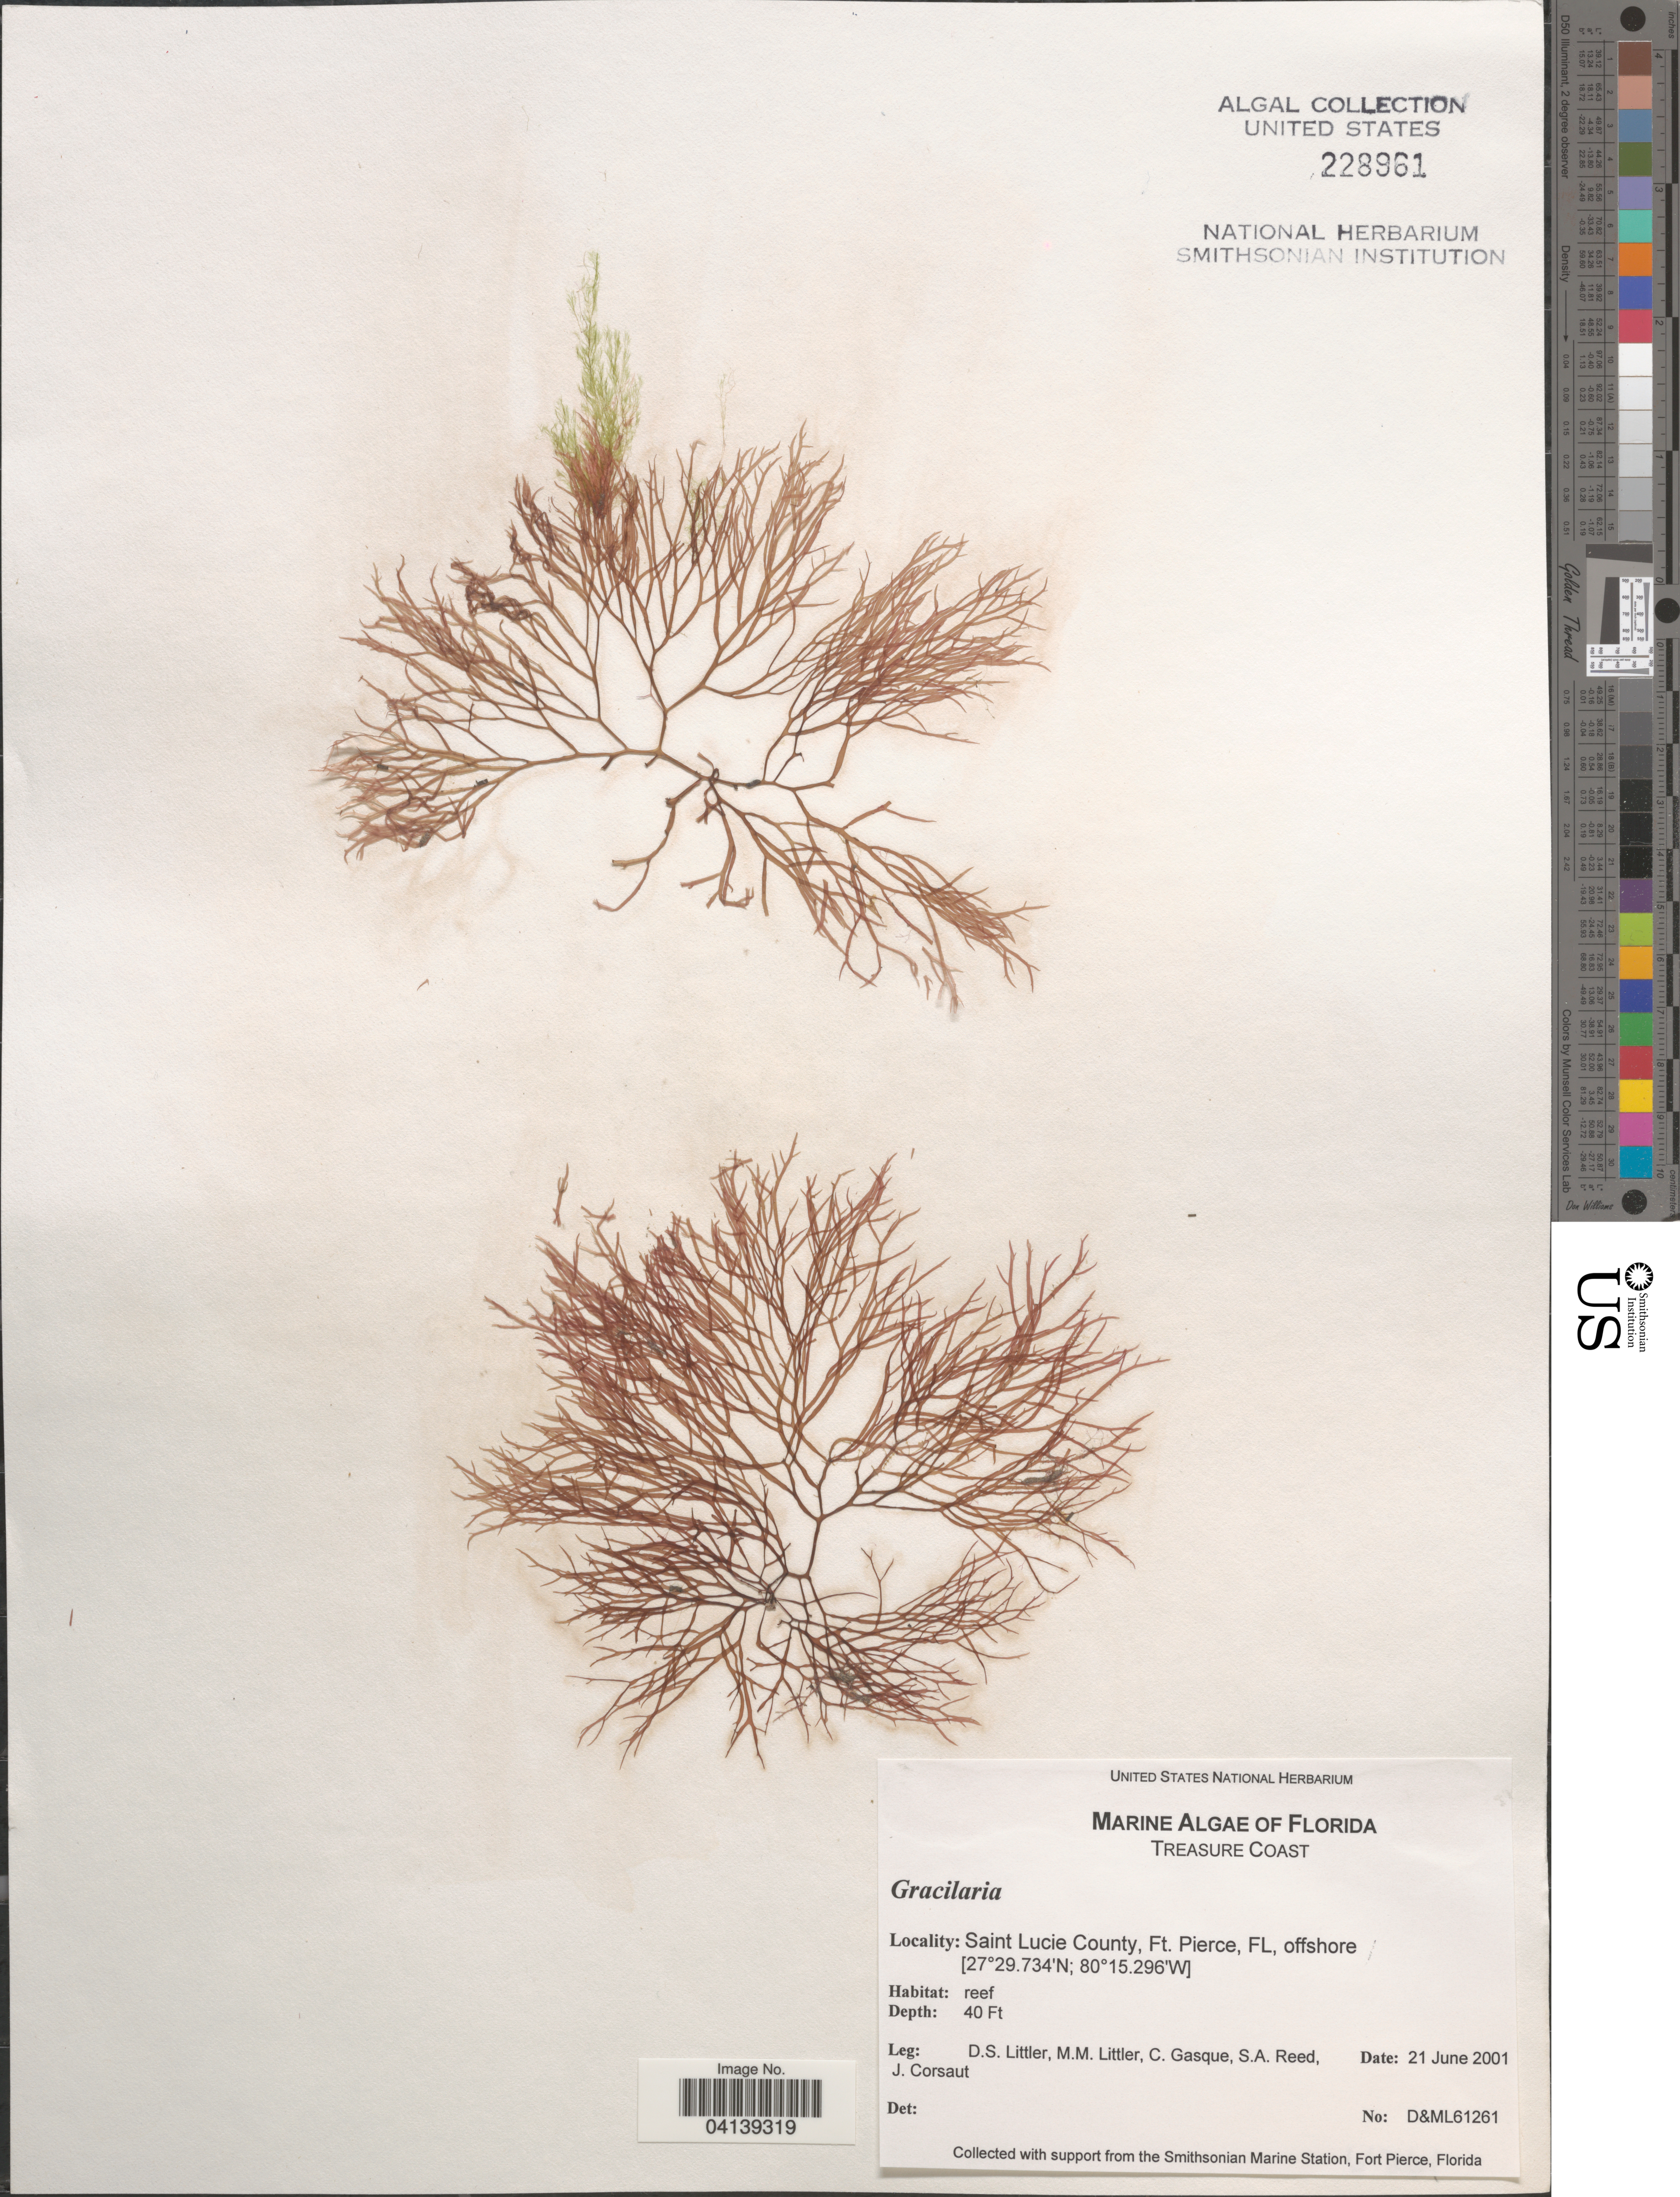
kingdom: Plantae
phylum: Rhodophyta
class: Florideophyceae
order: Gracilariales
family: Gracilariaceae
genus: Gracilaria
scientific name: Gracilaria sp.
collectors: D. S. Littler, C. Gasque, S. Reed & J. Corsaut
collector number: D&ML61261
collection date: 2001-06-21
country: United States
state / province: Florida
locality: Treasure Coast. Saint Lucie County, Ft. Fierce, offshore.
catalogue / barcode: US 228961